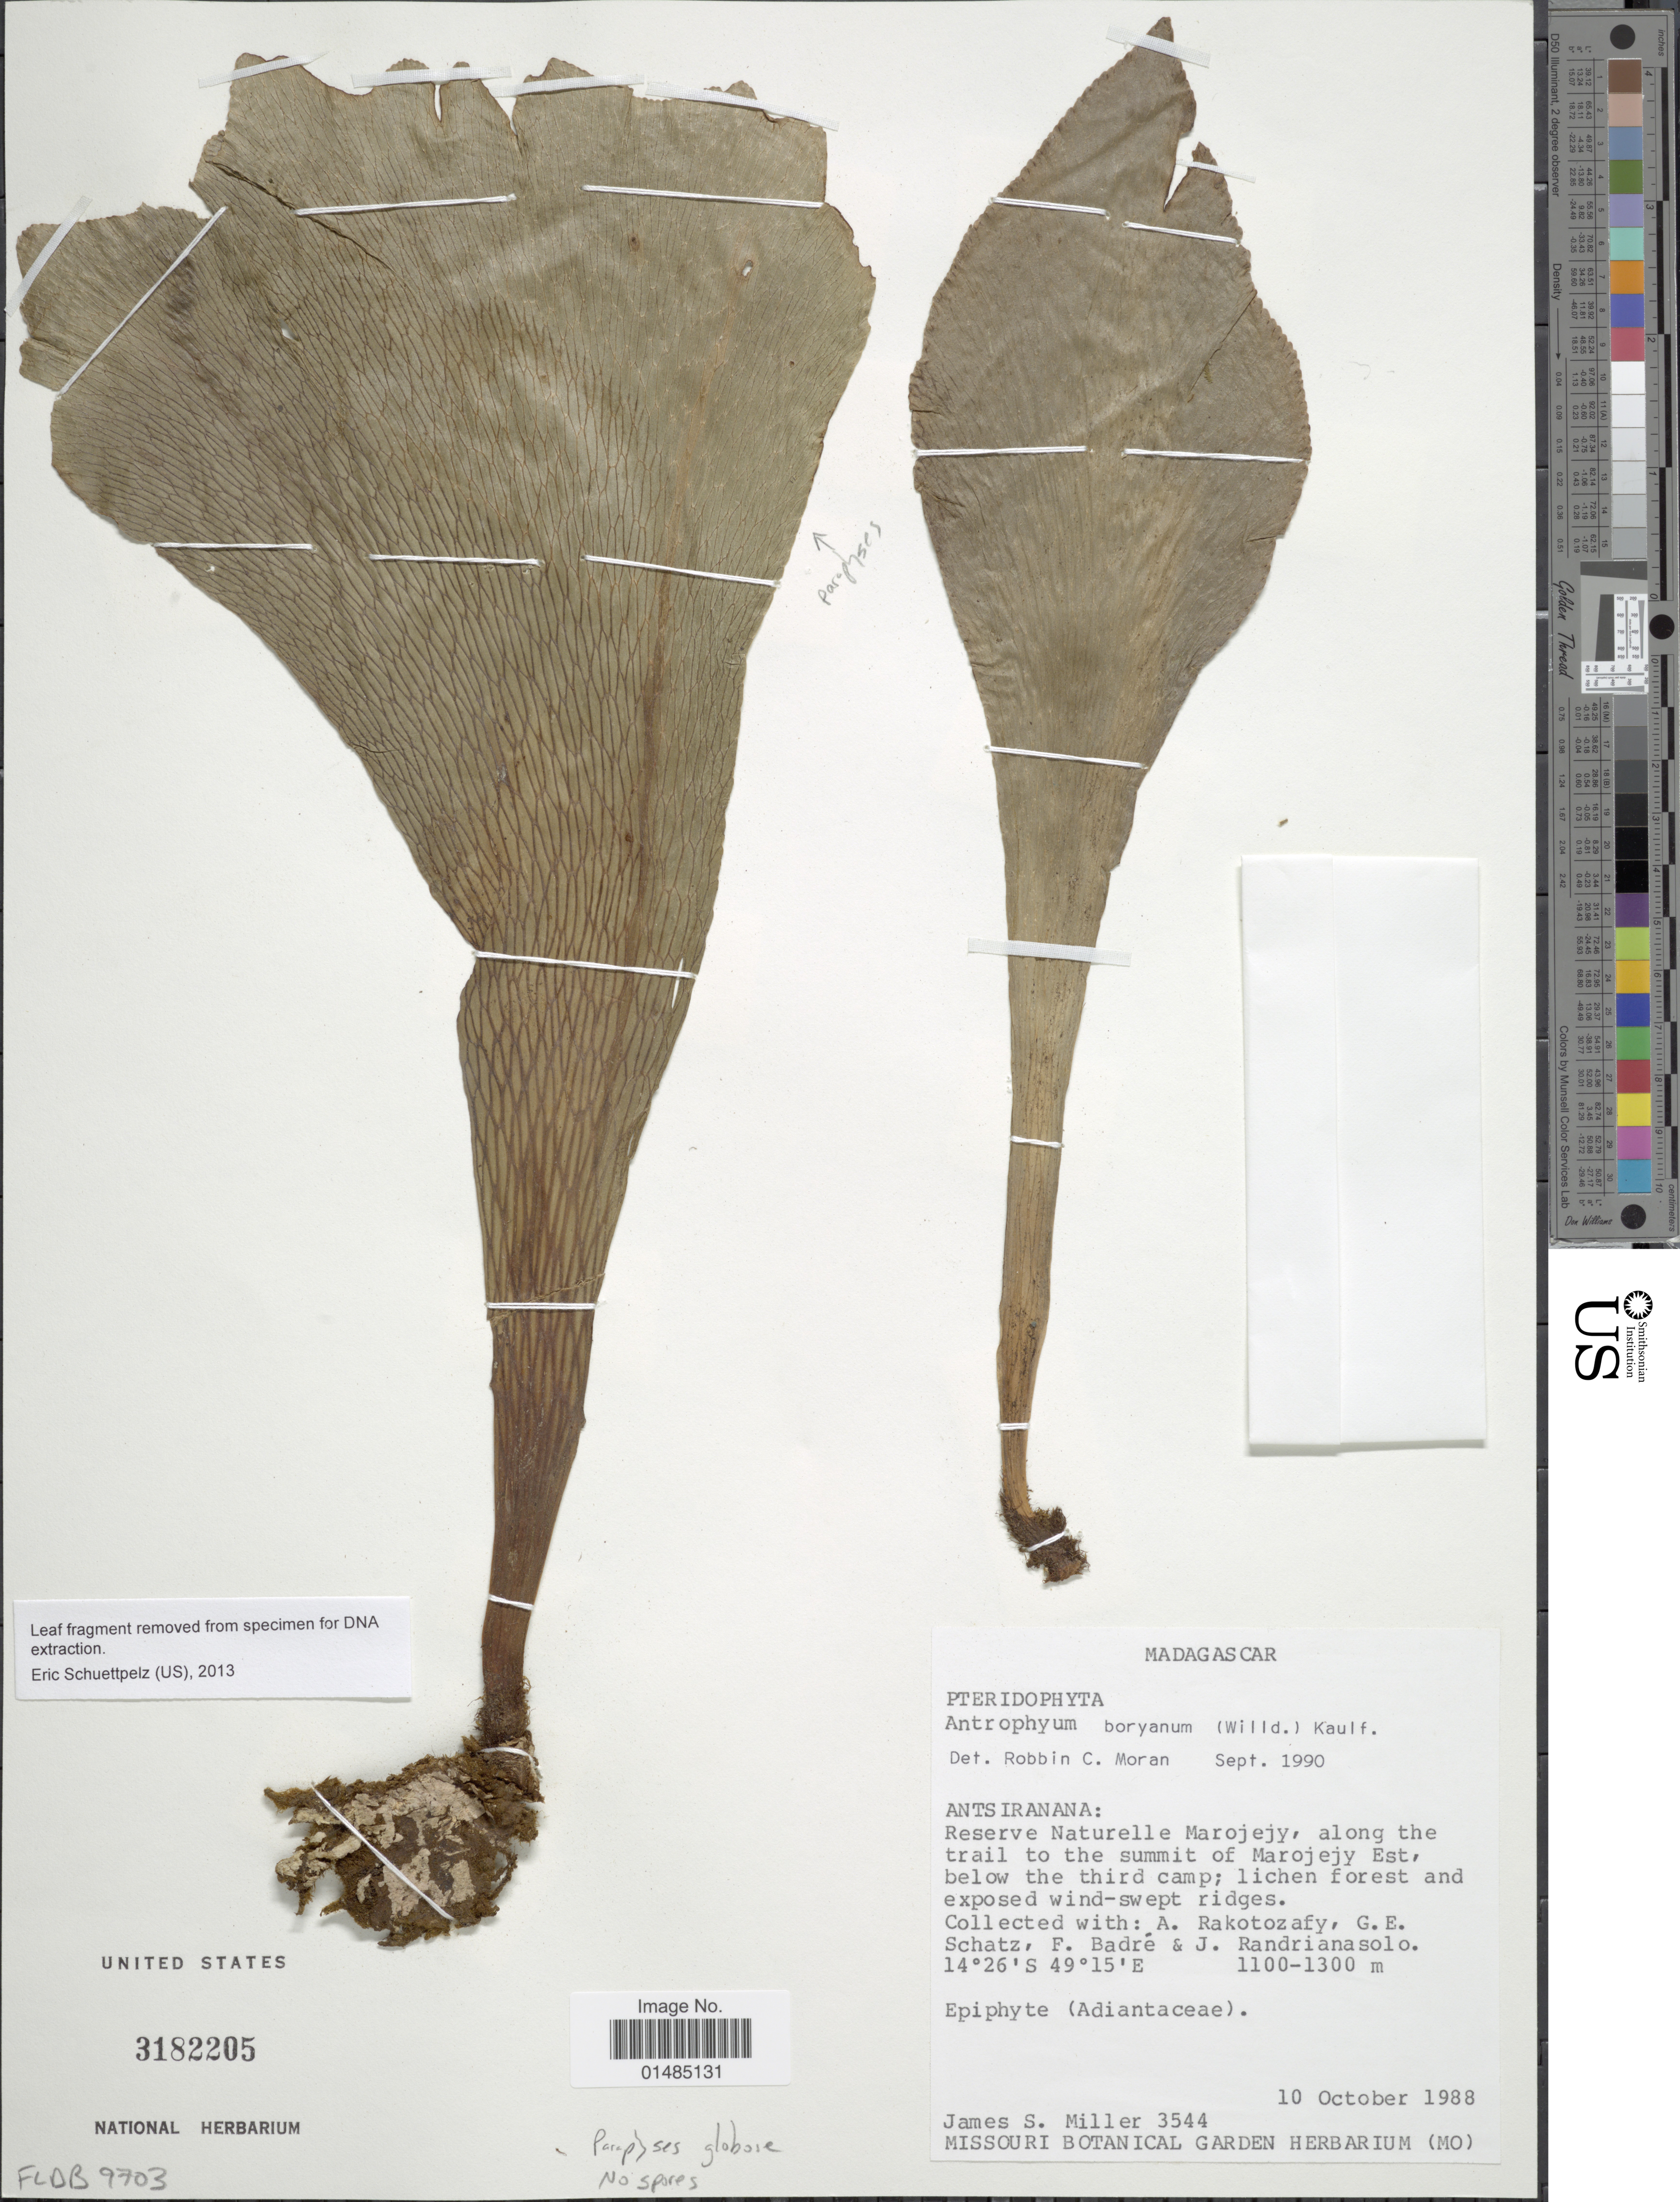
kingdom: Plantae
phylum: Tracheophyta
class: Polypodiopsida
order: Polypodiales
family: Pteridaceae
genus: Antrophyum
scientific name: Antrophyum boryanum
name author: (Willd.) Kaulf.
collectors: J. S. Miller, A. Rakotozafy, G. Schatz, F. Badré & J. Randrianasolo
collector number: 3544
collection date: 1988-10-10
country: Madagascar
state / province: Sava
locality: Reserve Naturelle Marojejy, along the trail to the summit of Marojejy Est, below the third ccamp, Lichen forest and exposed wind-swept ridges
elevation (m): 1100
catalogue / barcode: US 3182205